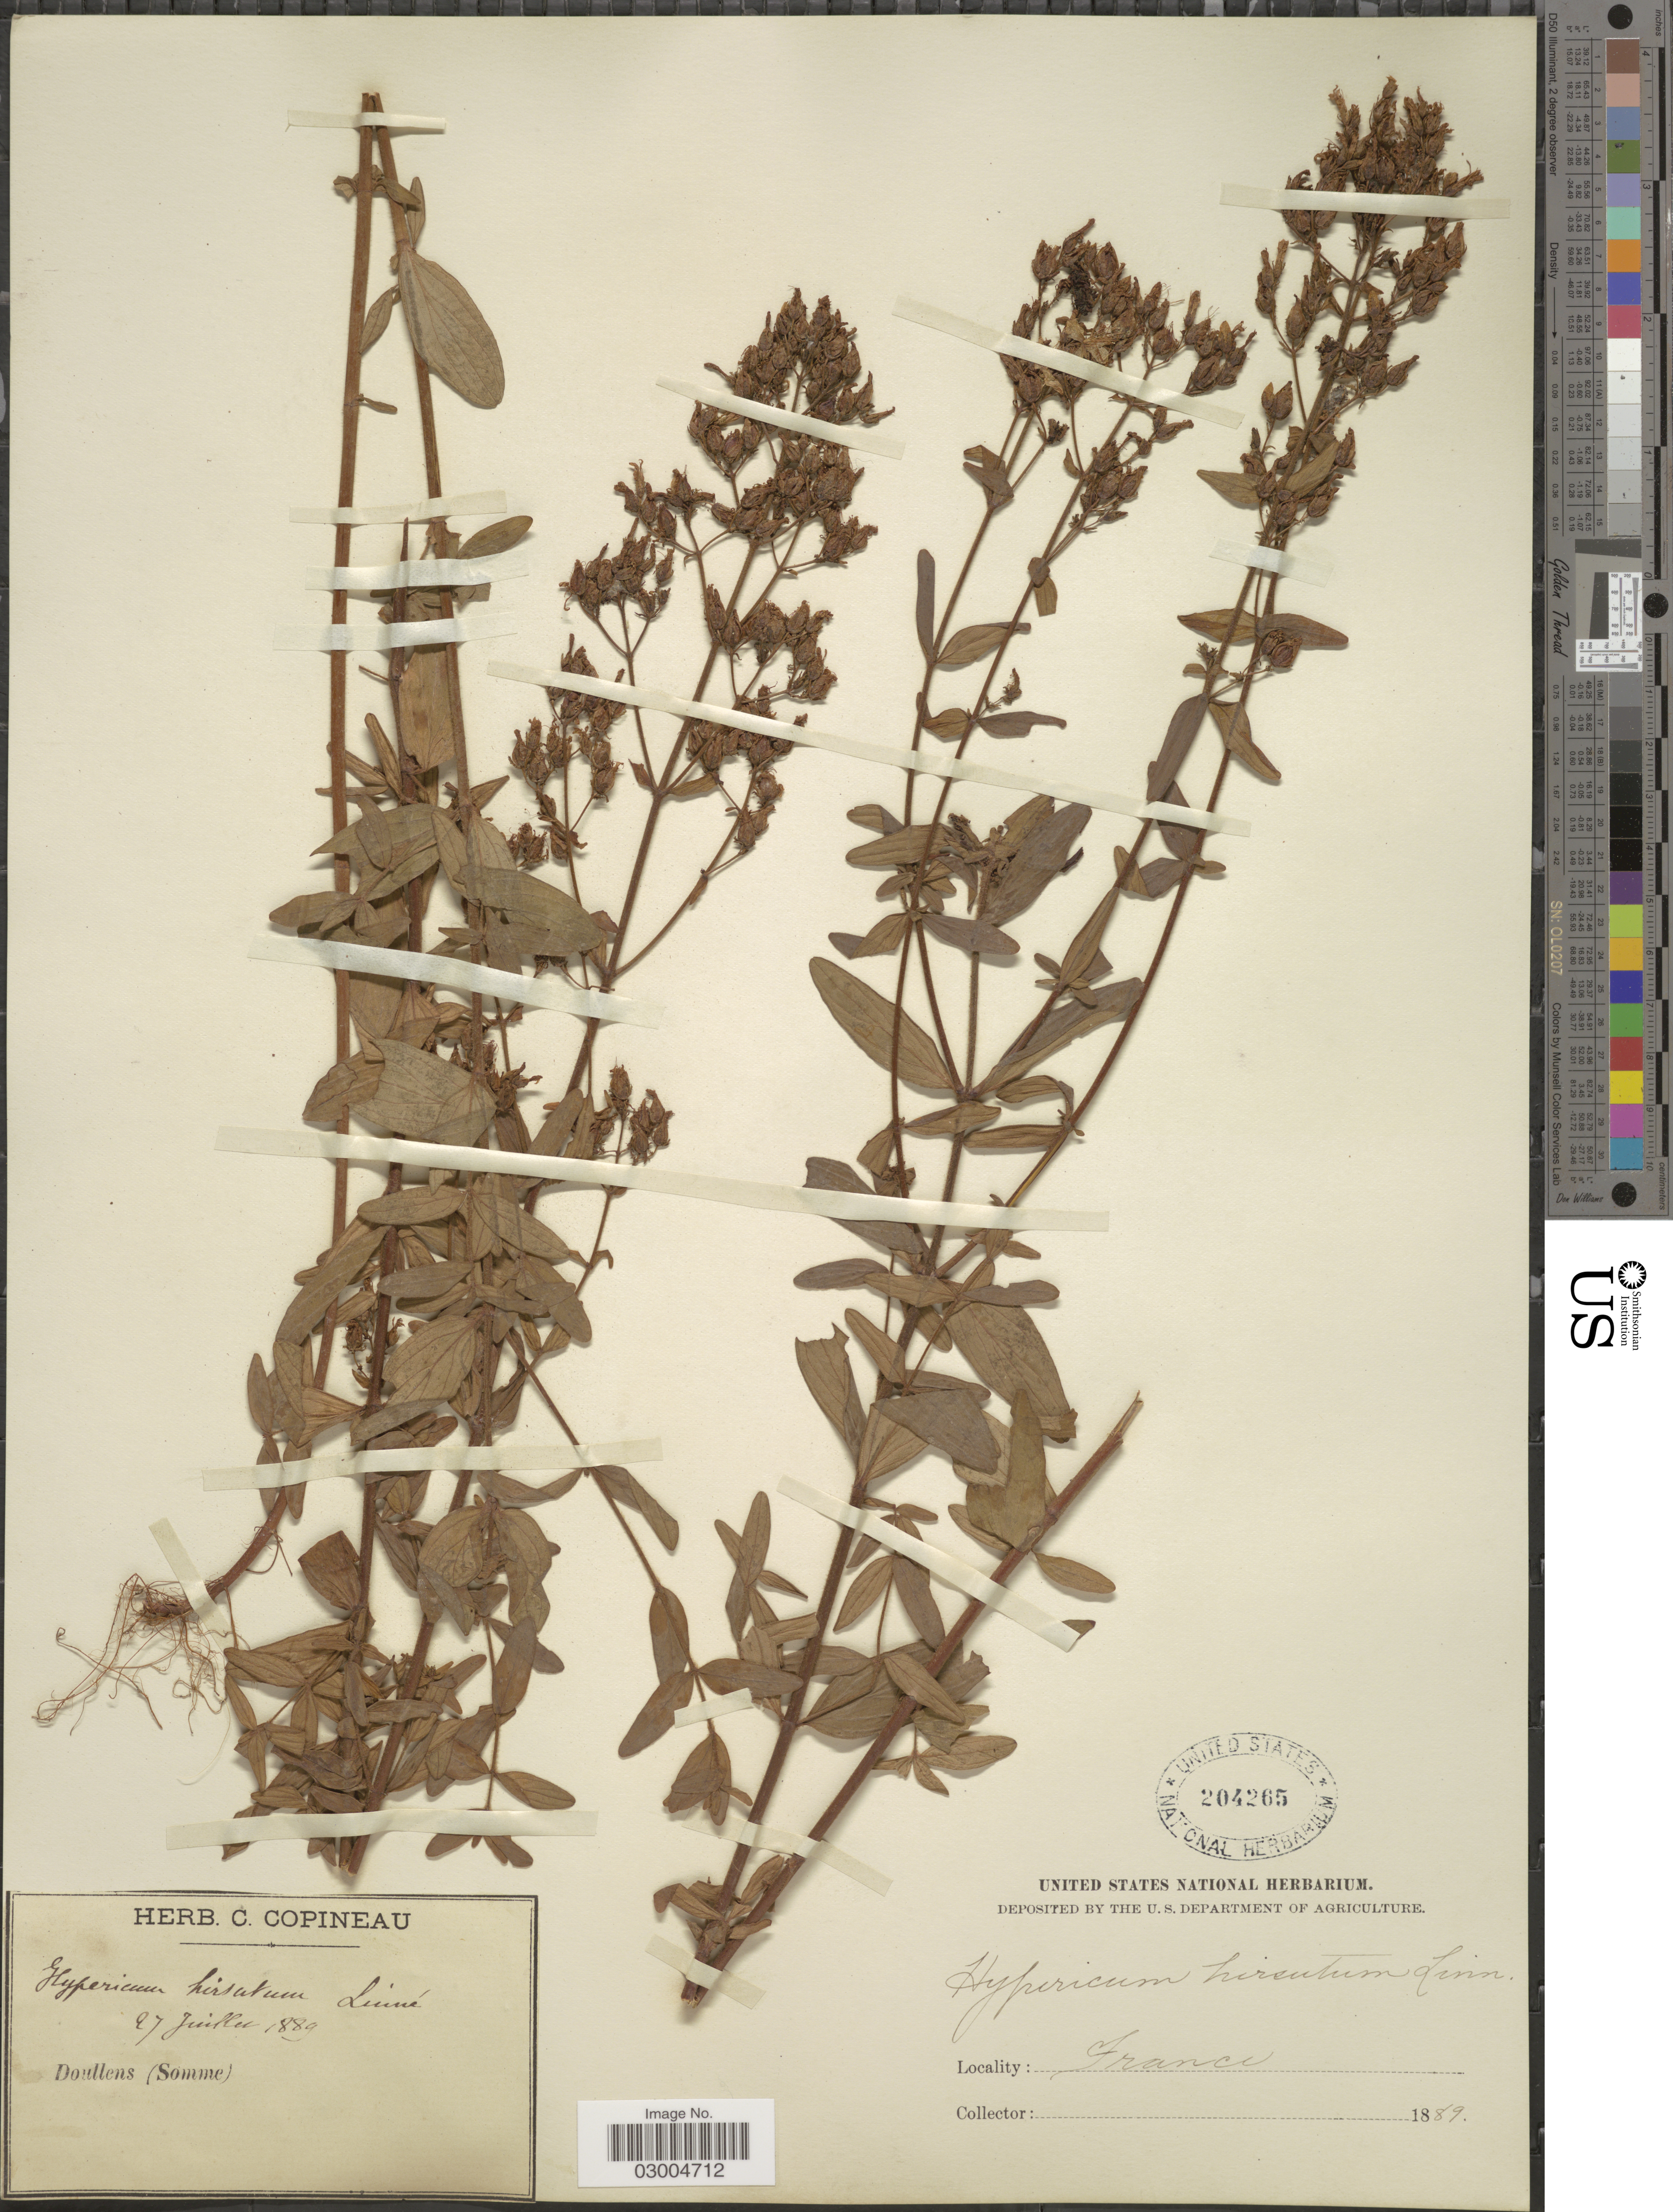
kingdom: Plantae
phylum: Tracheophyta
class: Magnoliopsida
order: Malpighiales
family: Hypericaceae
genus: Hypericum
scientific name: Hypericum hirsutum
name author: L.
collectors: ex herb. C. Copineau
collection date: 1889-07-27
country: France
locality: Doullens (Somme).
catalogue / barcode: US 204265